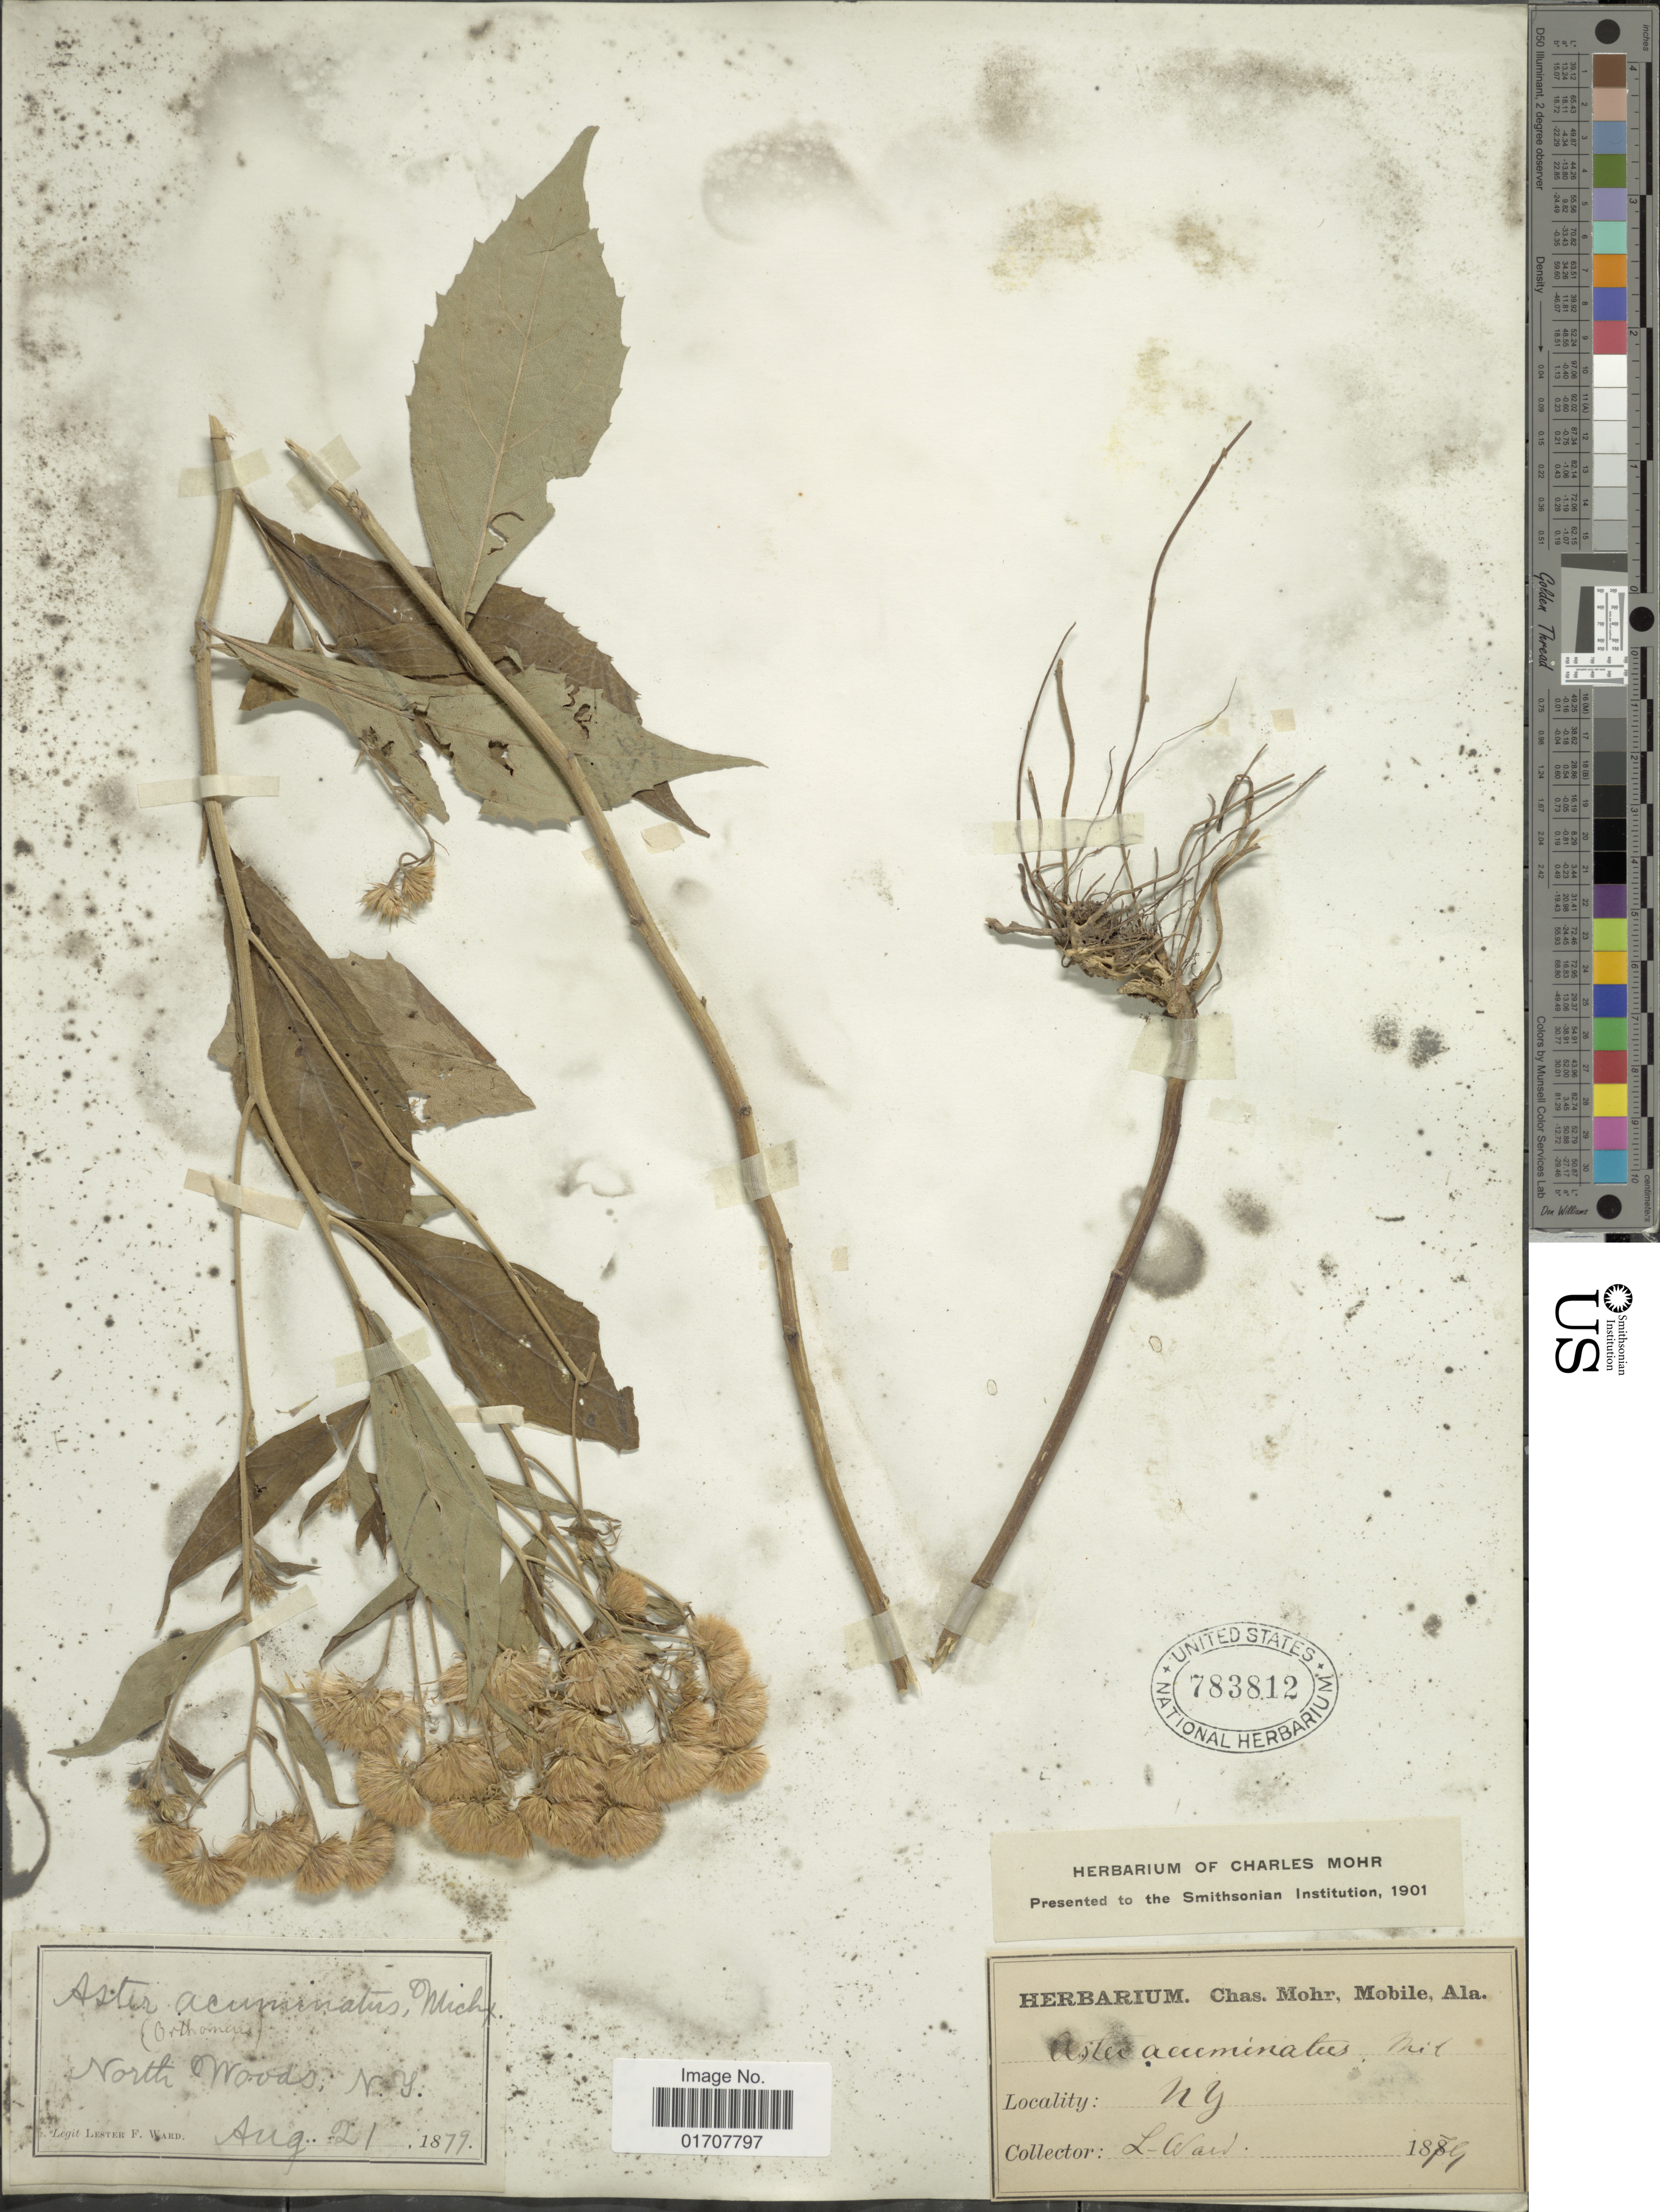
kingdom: Plantae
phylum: Tracheophyta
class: Magnoliopsida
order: Asterales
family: Asteraceae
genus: Oclemena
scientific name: Oclemena acuminata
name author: (Michx.) Greene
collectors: L. F. Ward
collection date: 1879-08-21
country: United States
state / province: New York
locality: North Woods, N.Y.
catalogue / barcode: US 783812